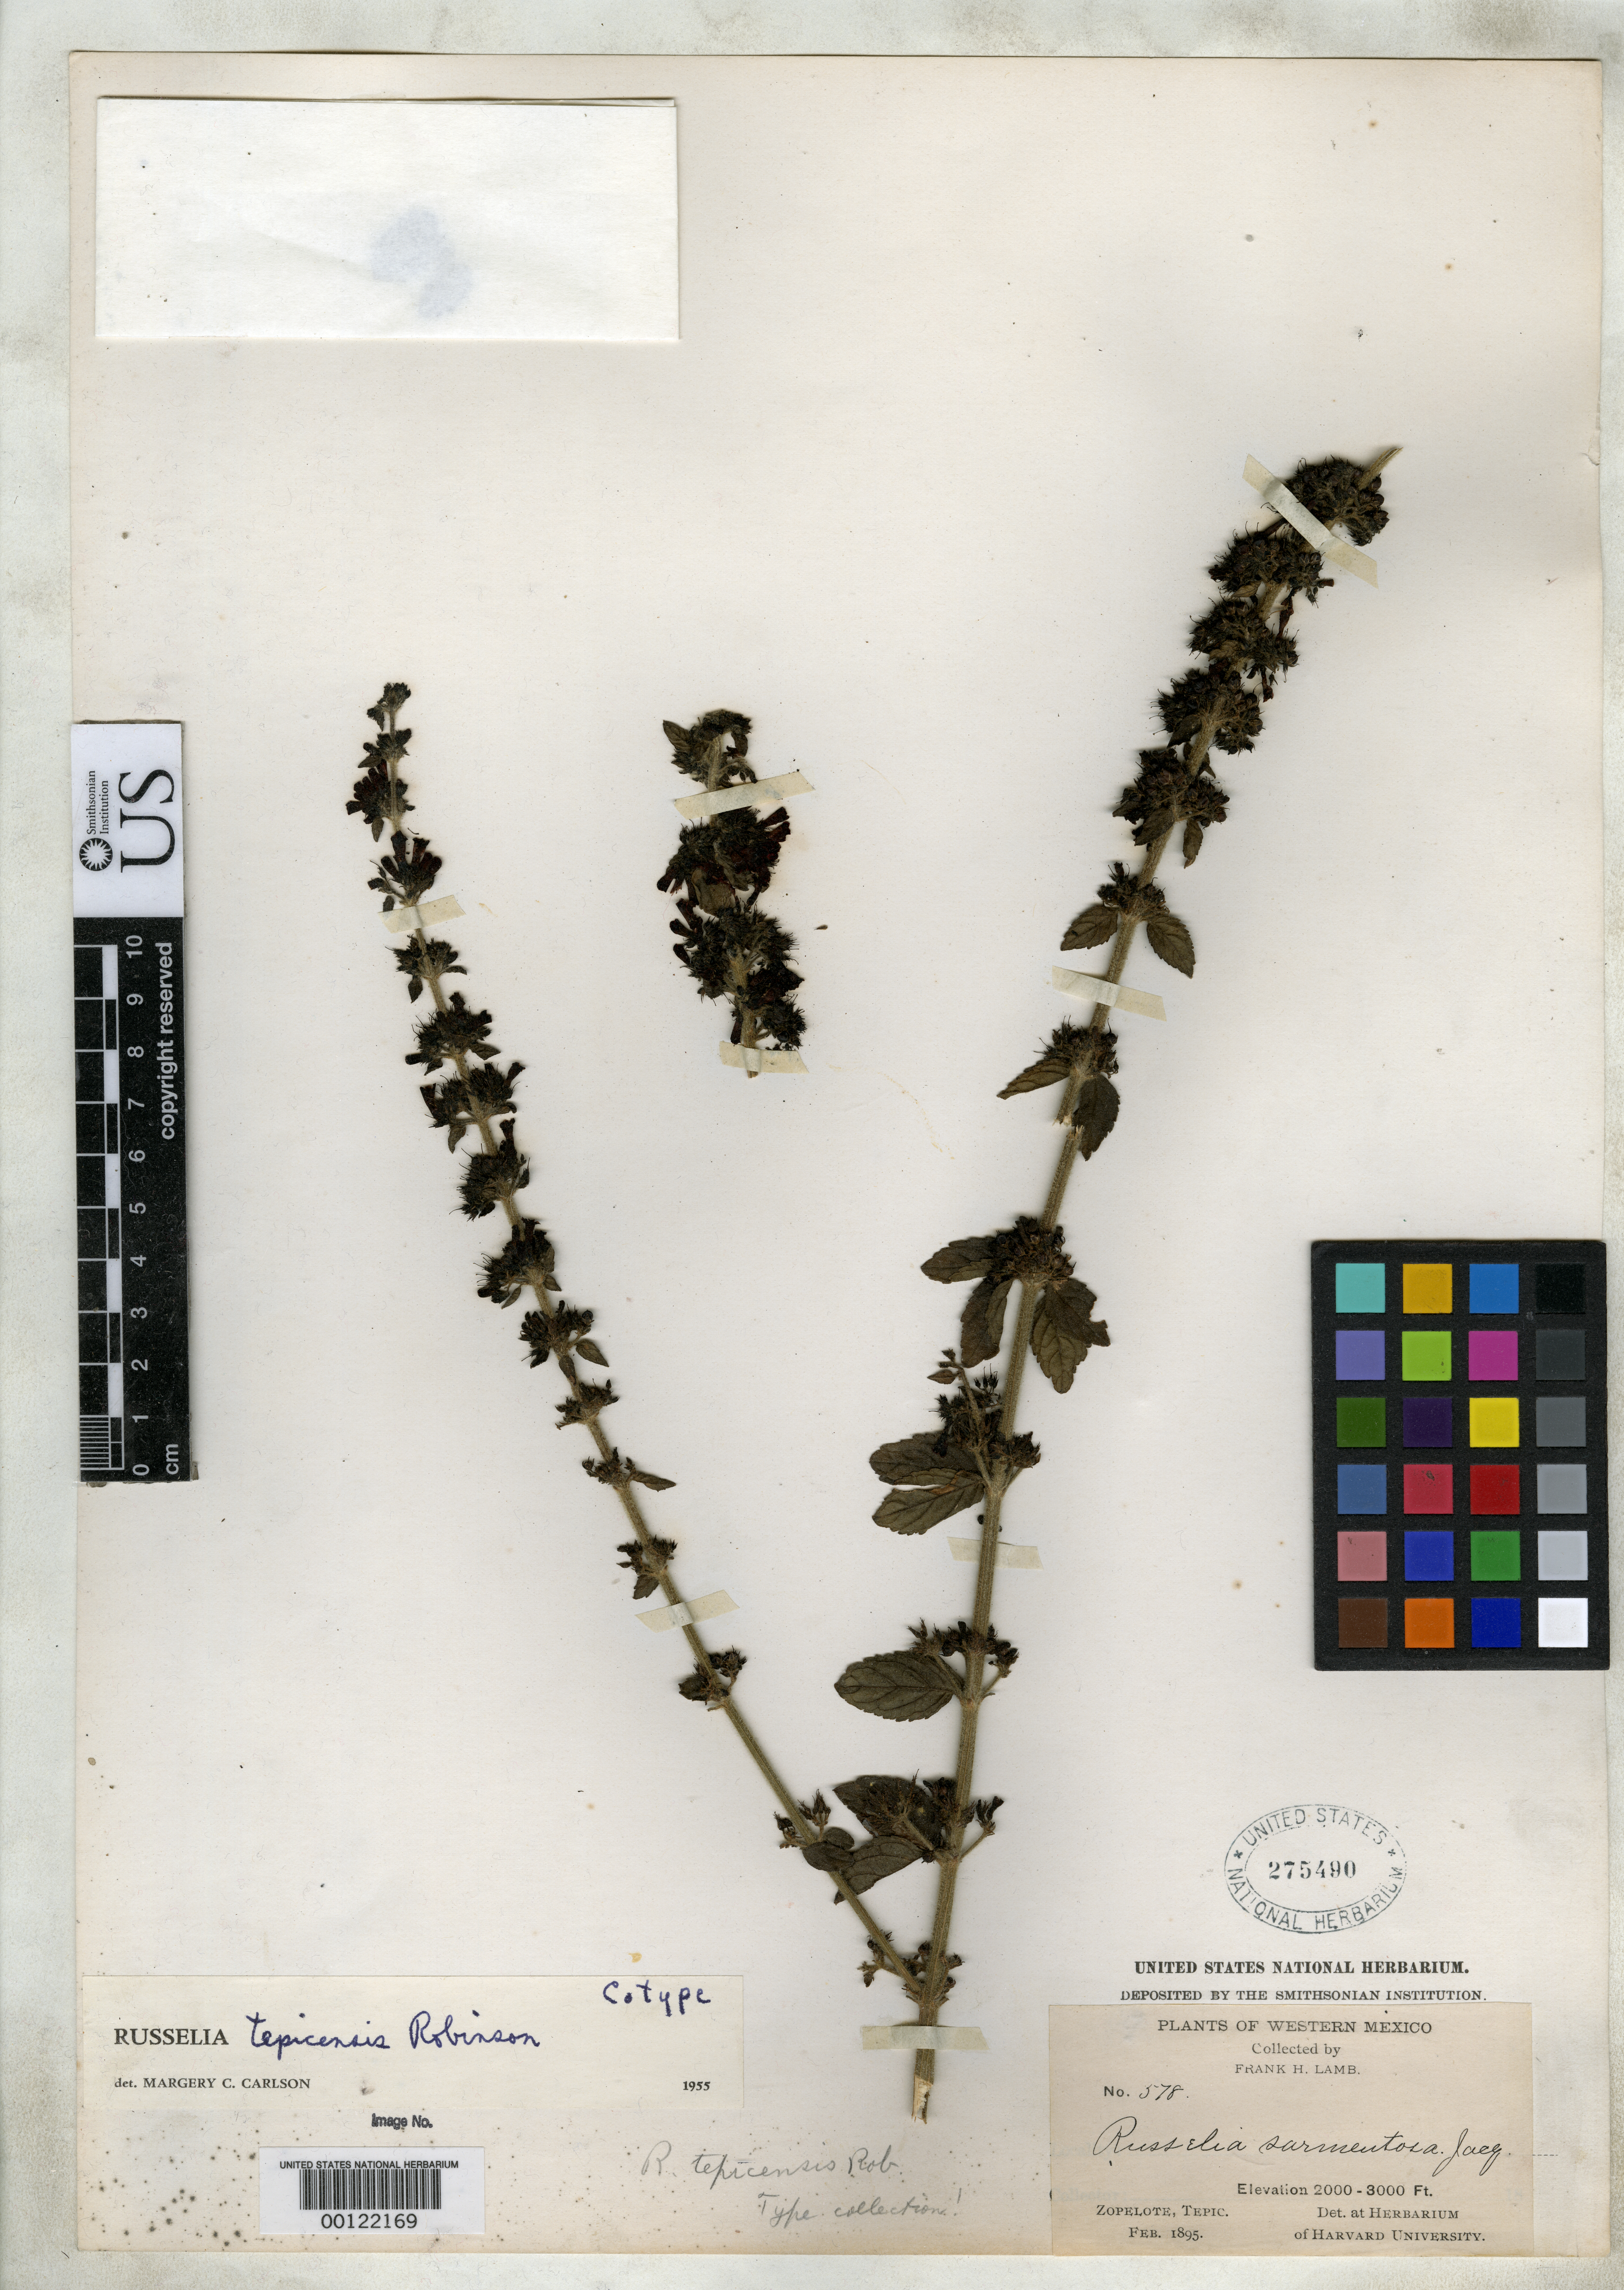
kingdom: Plantae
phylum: Tracheophyta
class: Magnoliopsida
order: Lamiales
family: Plantaginaceae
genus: Russelia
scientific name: Russelia tepicensis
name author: B.L. Rob.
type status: Isotype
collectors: F. H. Lamb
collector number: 578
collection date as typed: Feb 1895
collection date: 1895-02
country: Mexico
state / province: Nayarit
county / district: Ruíz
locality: Zopelote [El Zopilote], Tepic [now Nayarit].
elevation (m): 600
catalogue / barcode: US 275490